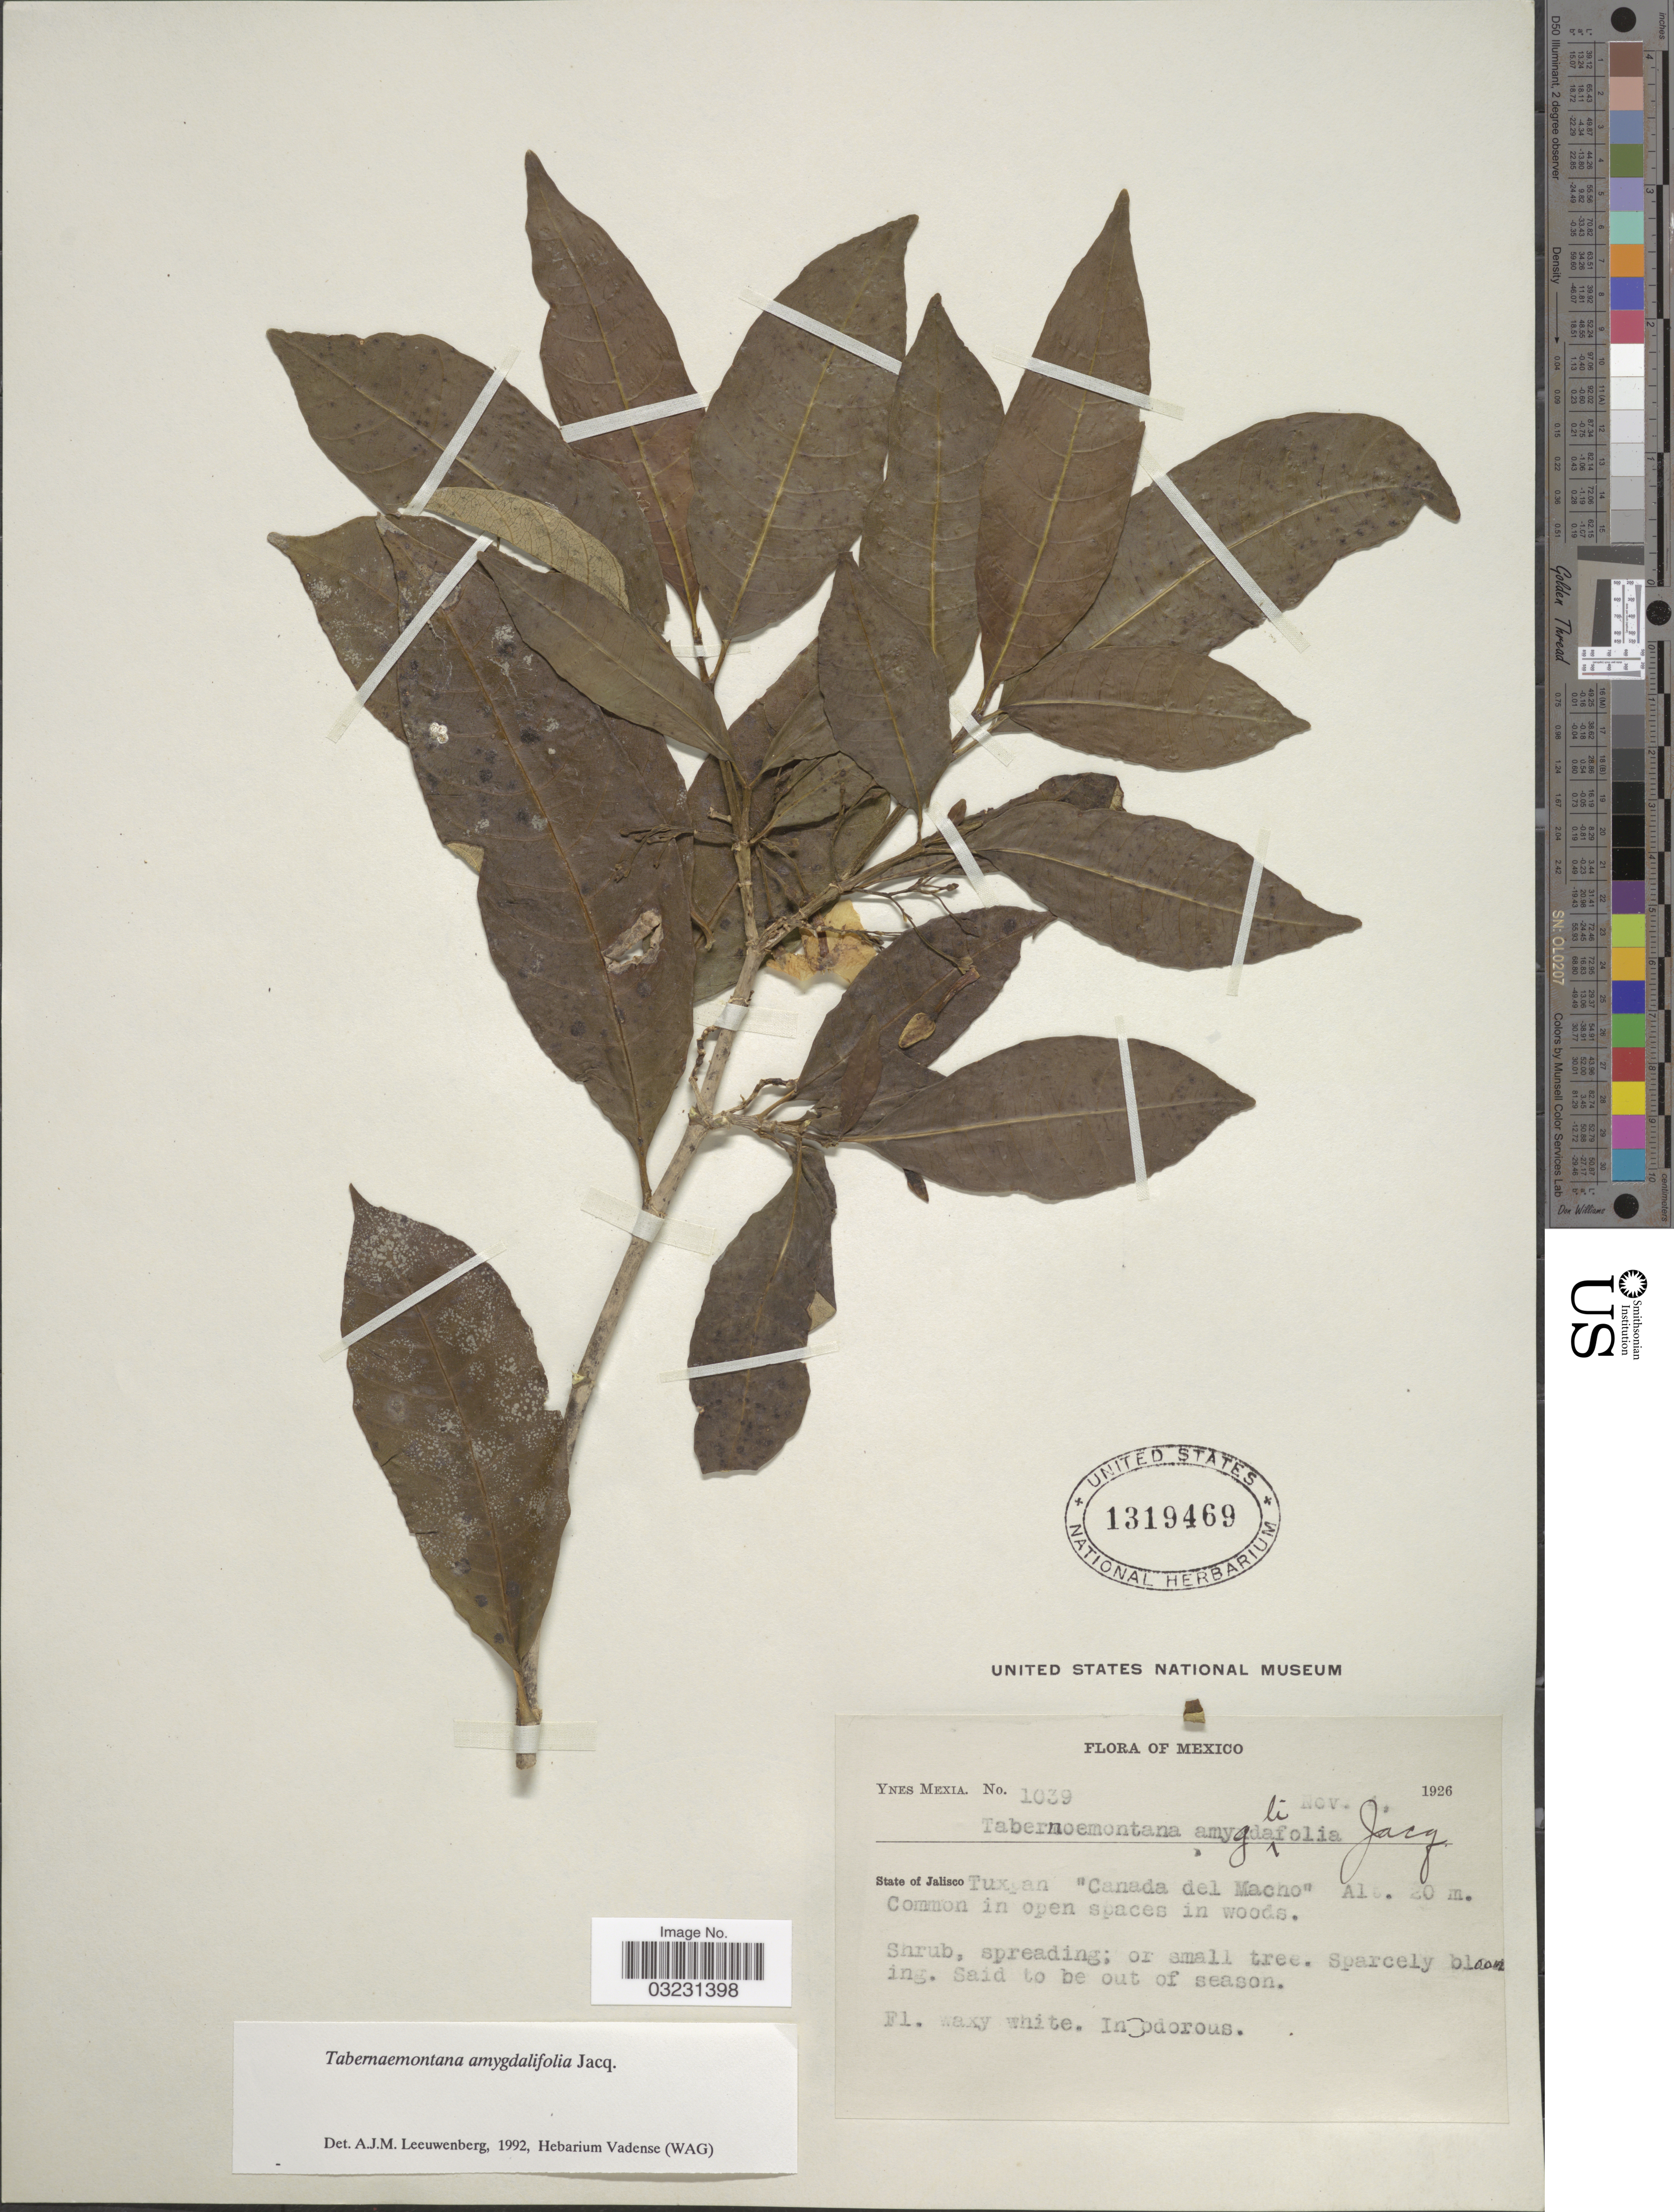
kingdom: Plantae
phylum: Tracheophyta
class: Magnoliopsida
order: Gentianales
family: Apocynaceae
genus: Tabernaemontana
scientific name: Tabernaemontana amygdalifolia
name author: Jacq.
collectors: Y. Mexia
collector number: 1039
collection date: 1926-11-04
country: Mexico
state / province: Jalisco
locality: Tuxpan "Canada del Macno".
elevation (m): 20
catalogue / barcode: US 1319469